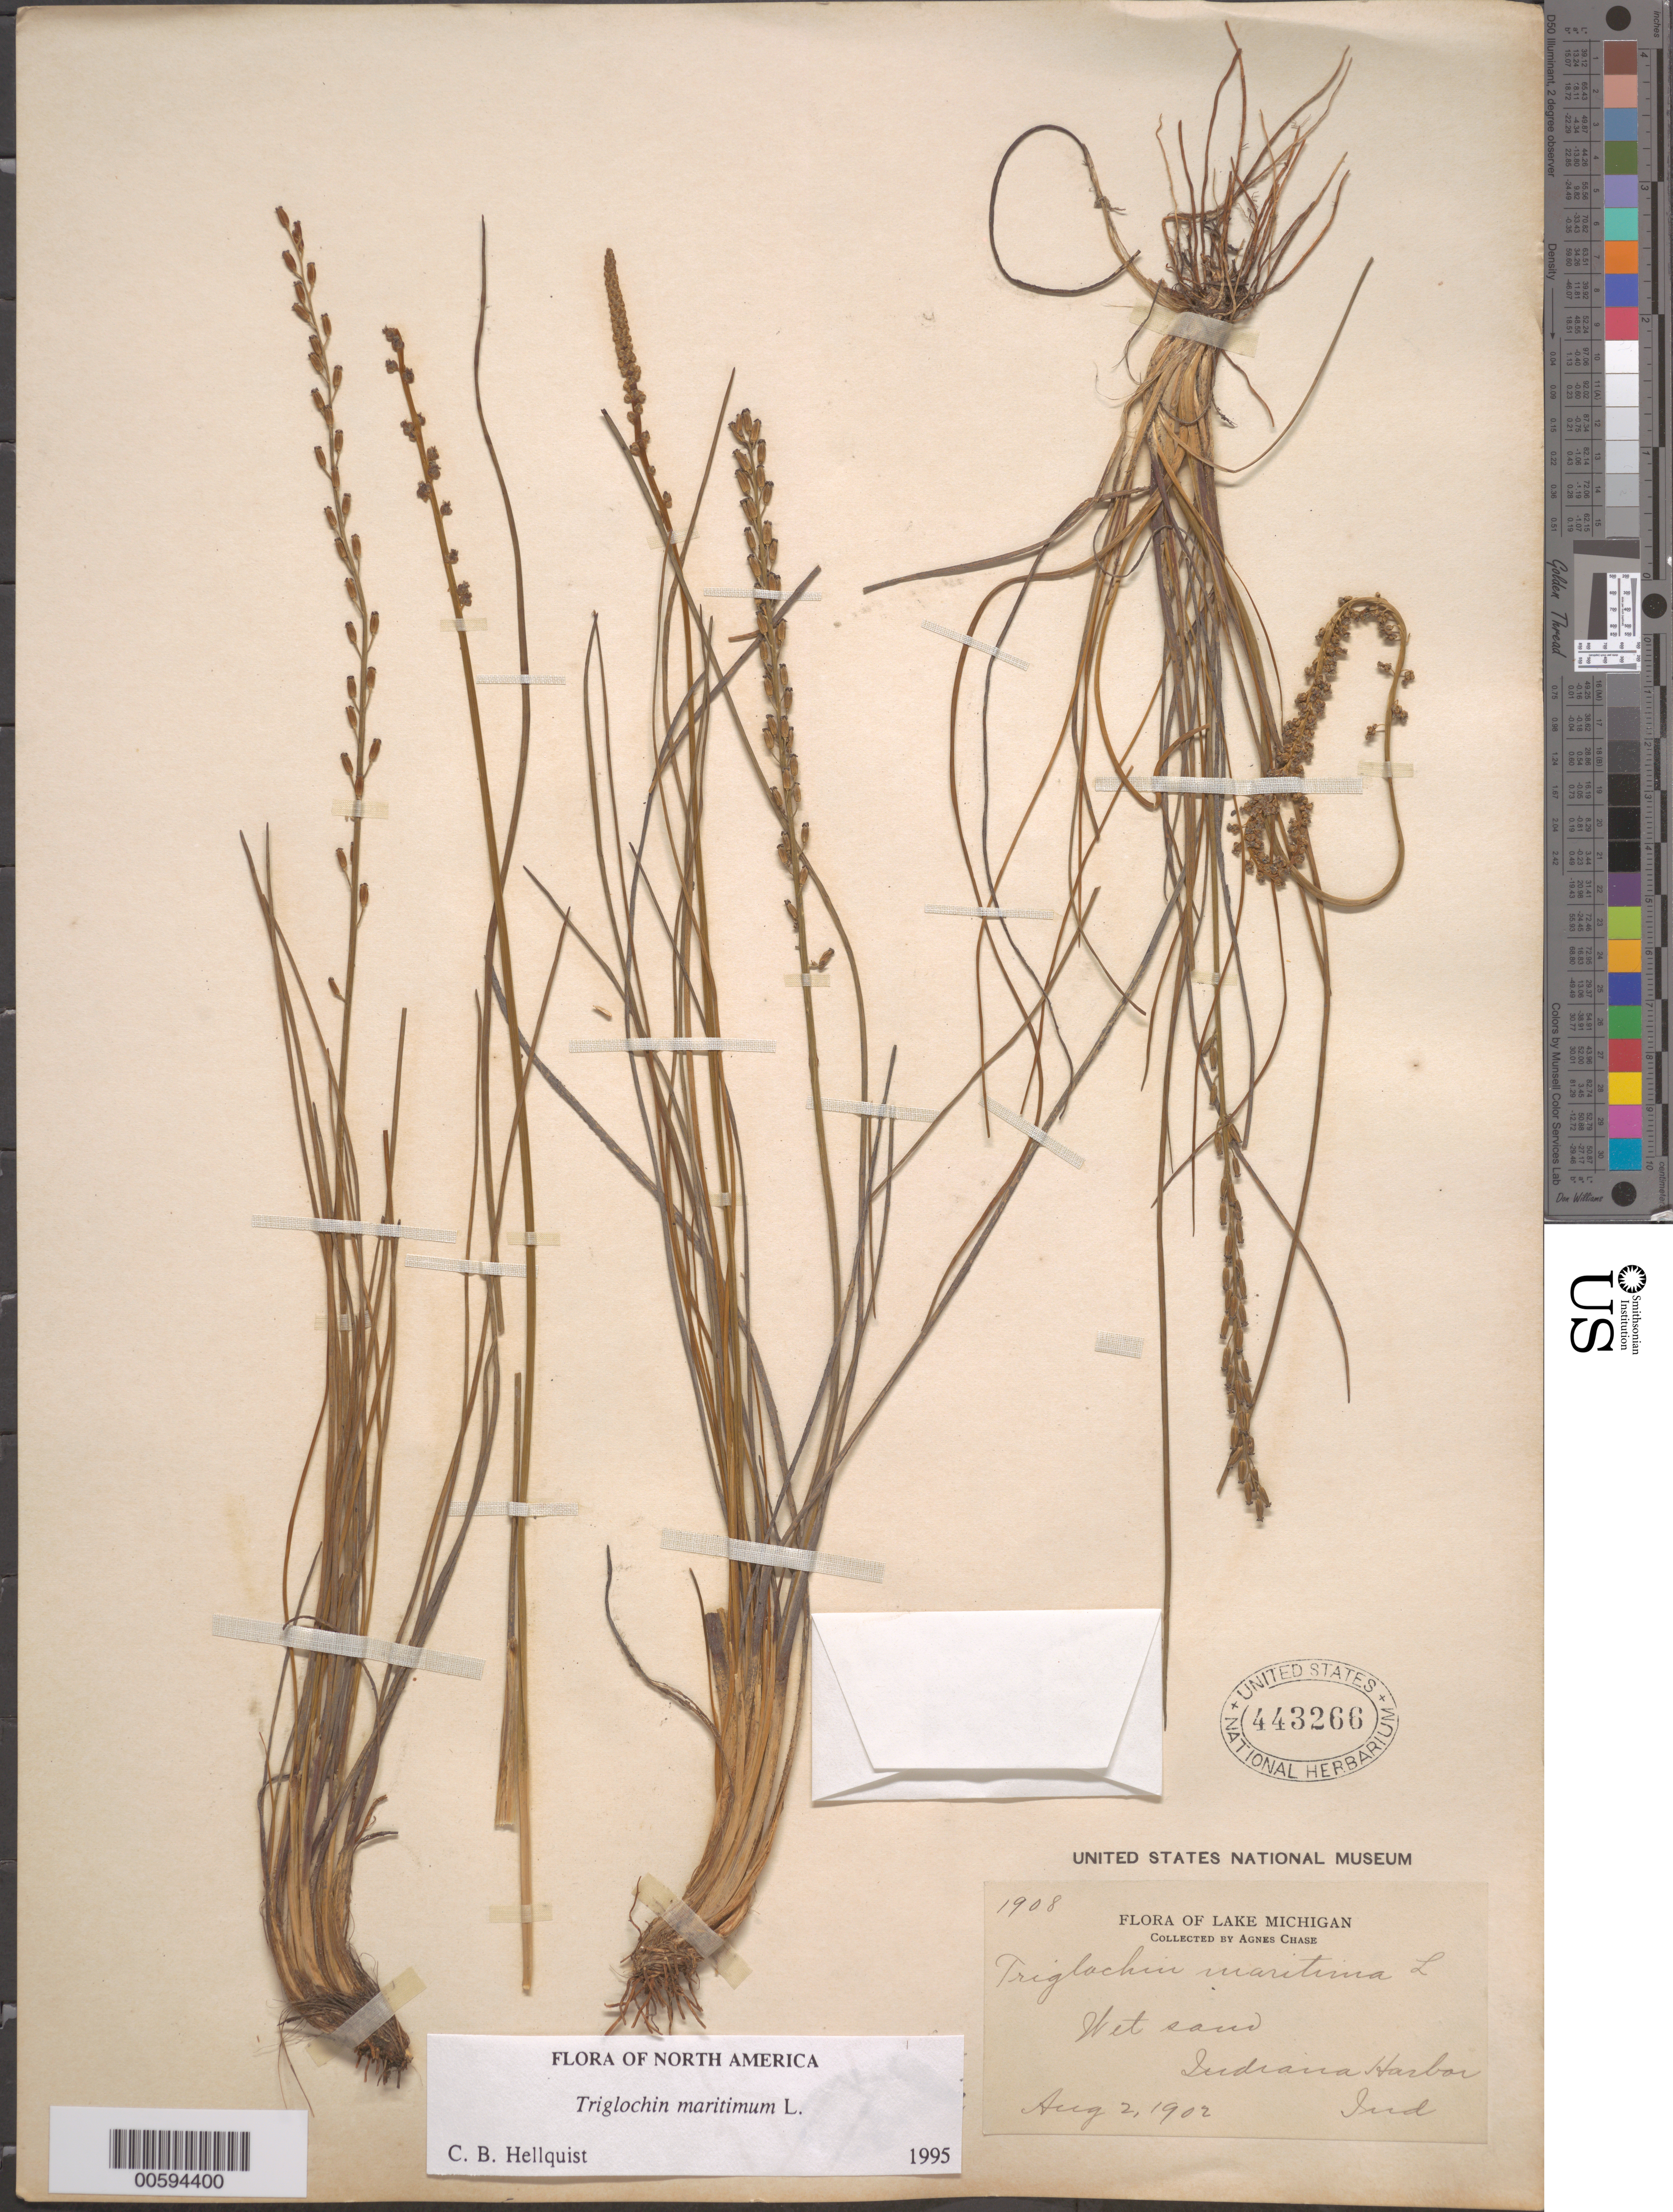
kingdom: Plantae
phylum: Tracheophyta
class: Liliopsida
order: Alismatales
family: Juncaginaceae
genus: Triglochin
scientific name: Triglochin maritima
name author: L.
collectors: A. Chase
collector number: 1908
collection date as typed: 02 Aug 1902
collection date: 1902-08-02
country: United States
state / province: Indiana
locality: Indiana Harbor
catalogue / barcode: US 443266